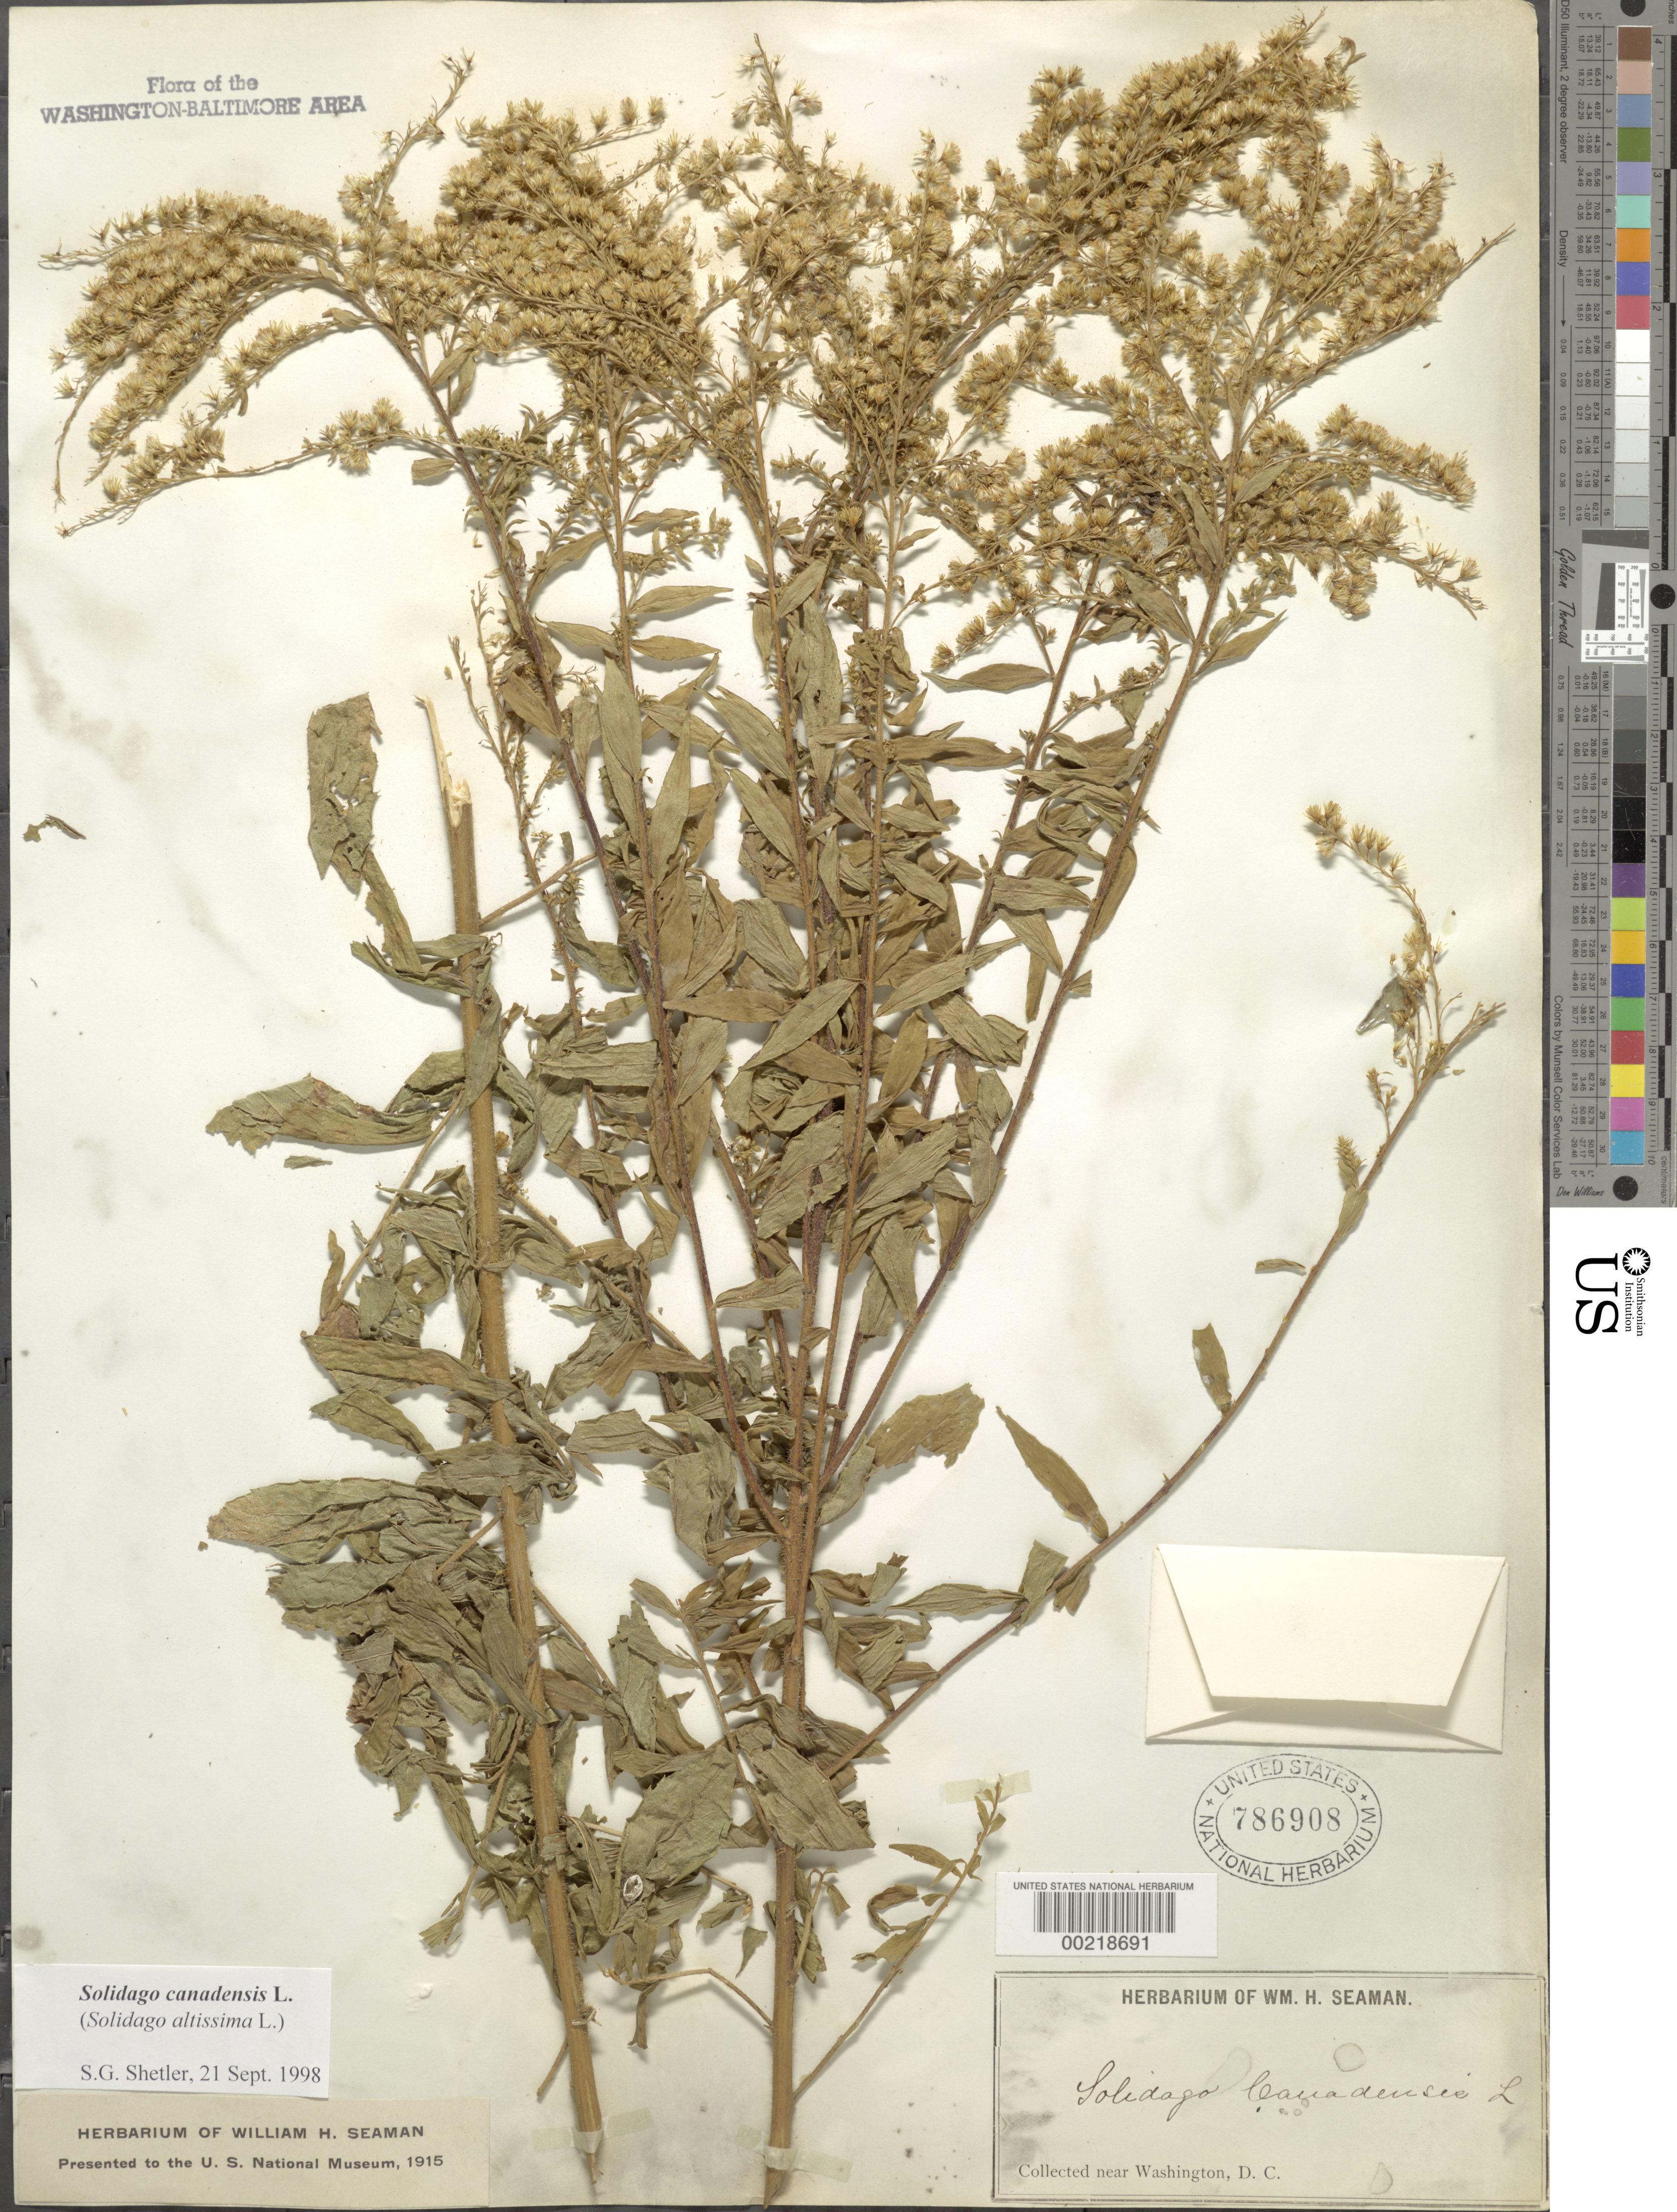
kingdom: Plantae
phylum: Tracheophyta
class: Magnoliopsida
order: Asterales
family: Asteraceae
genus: Solidago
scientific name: Solidago canadensis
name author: L.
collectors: W. Seaman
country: United States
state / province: District of Columbia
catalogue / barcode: US 786908